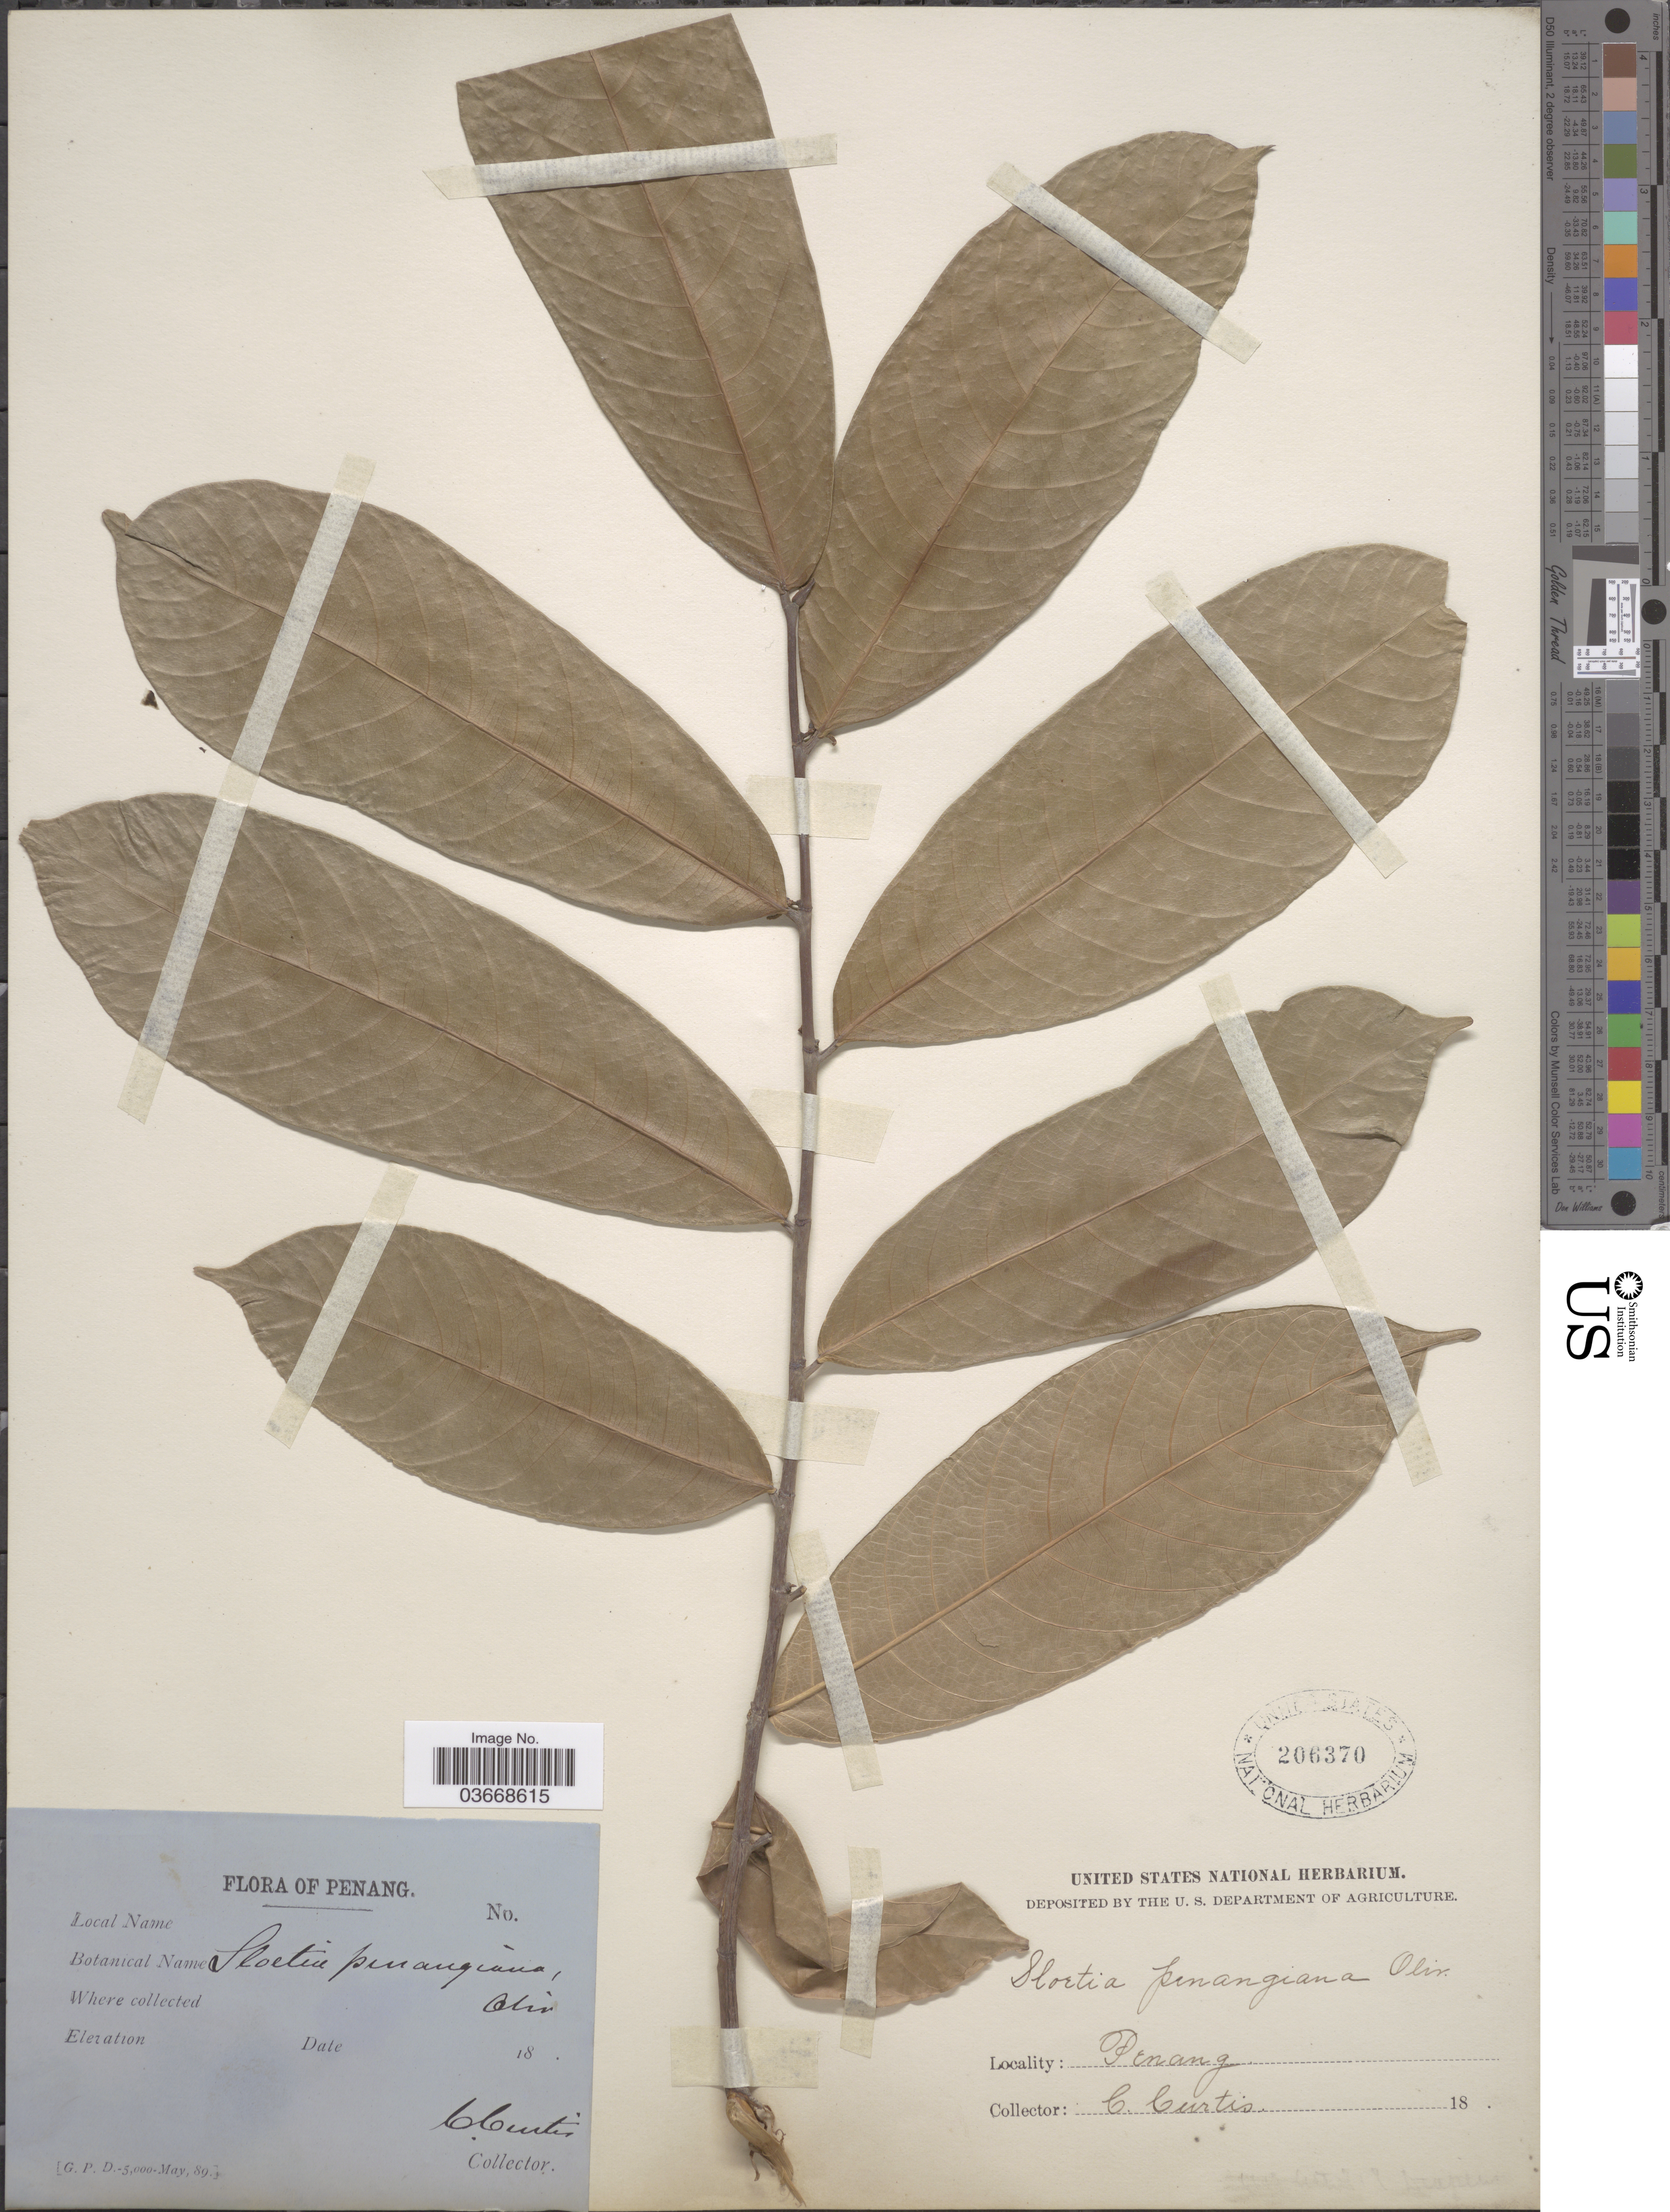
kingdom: Plantae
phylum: Tracheophyta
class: Magnoliopsida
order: Rosales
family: Moraceae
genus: Sloetia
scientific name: Sloetia penangiana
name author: Oliv.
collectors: C. Curtis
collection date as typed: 18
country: Malaysia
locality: Penang.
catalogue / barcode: US 206370